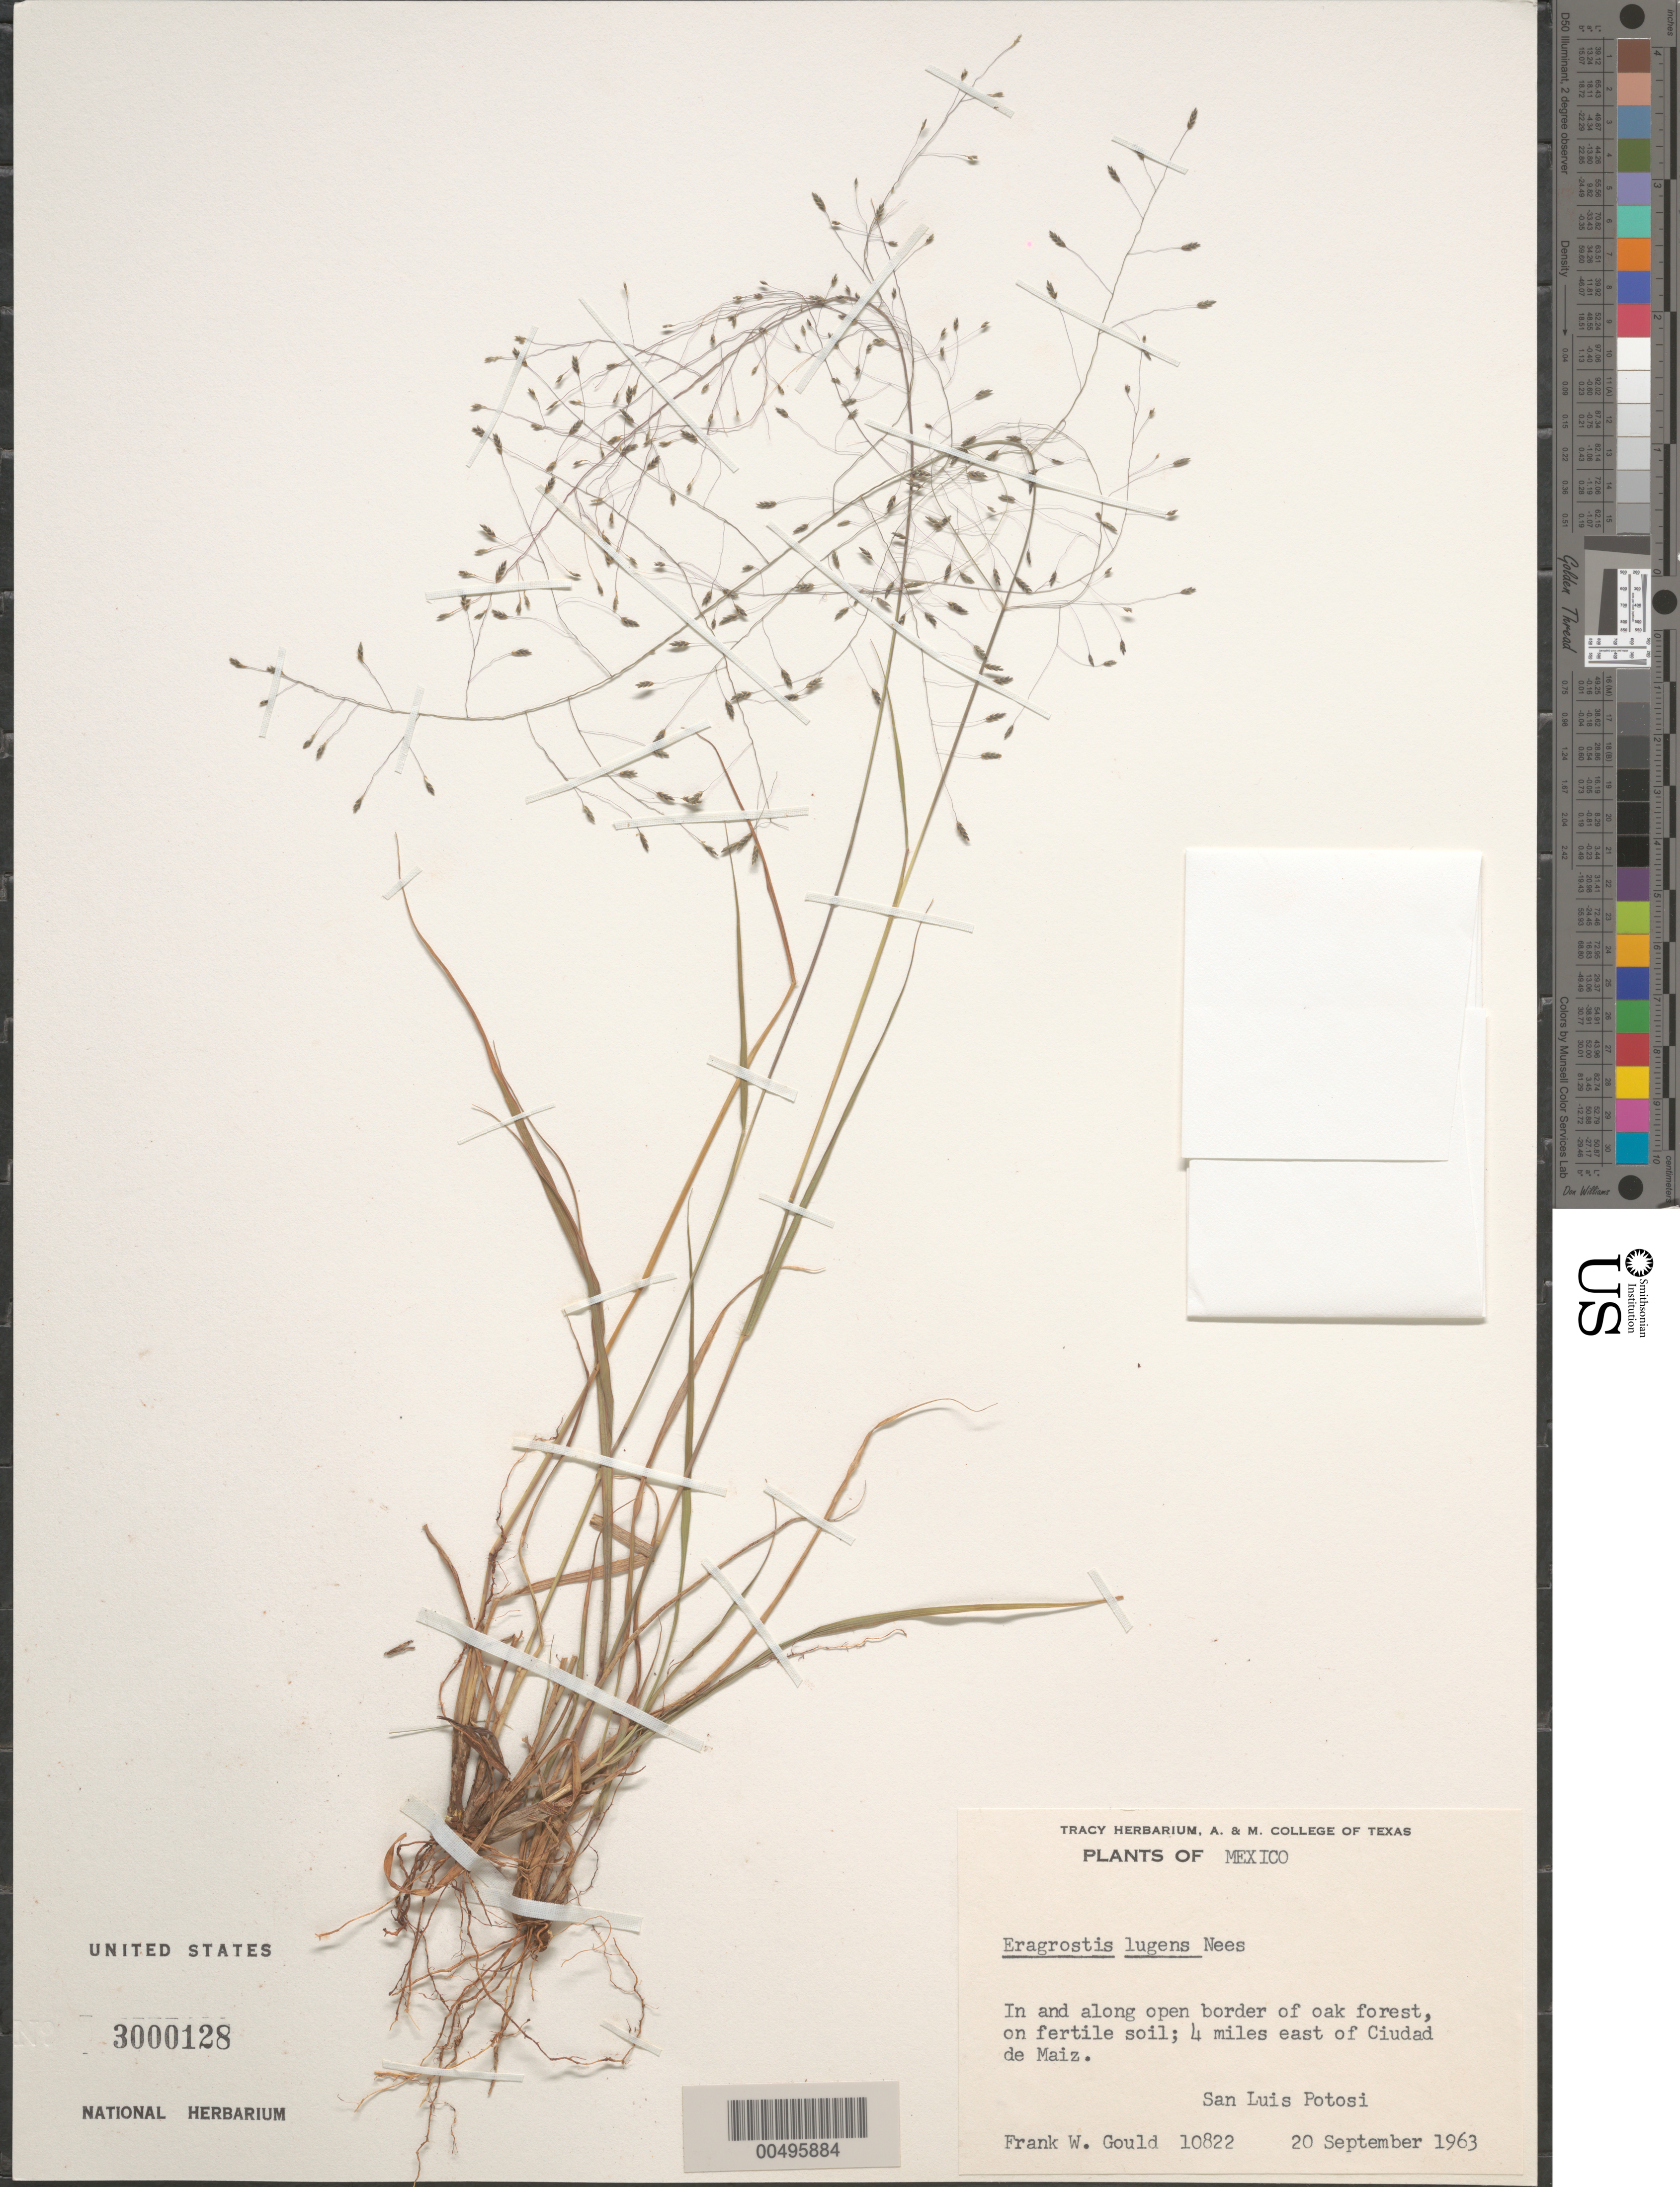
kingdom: Plantae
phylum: Tracheophyta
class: Liliopsida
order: Poales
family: Poaceae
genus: Eragrostis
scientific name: Eragrostis lugens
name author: Nees in Mart.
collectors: F. W. Gould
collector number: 10822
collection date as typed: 20 Sep 1963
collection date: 1963-09-20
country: Mexico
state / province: San Luis Potosi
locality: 4 mi E of Ciudad de Maiz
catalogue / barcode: US 3000128